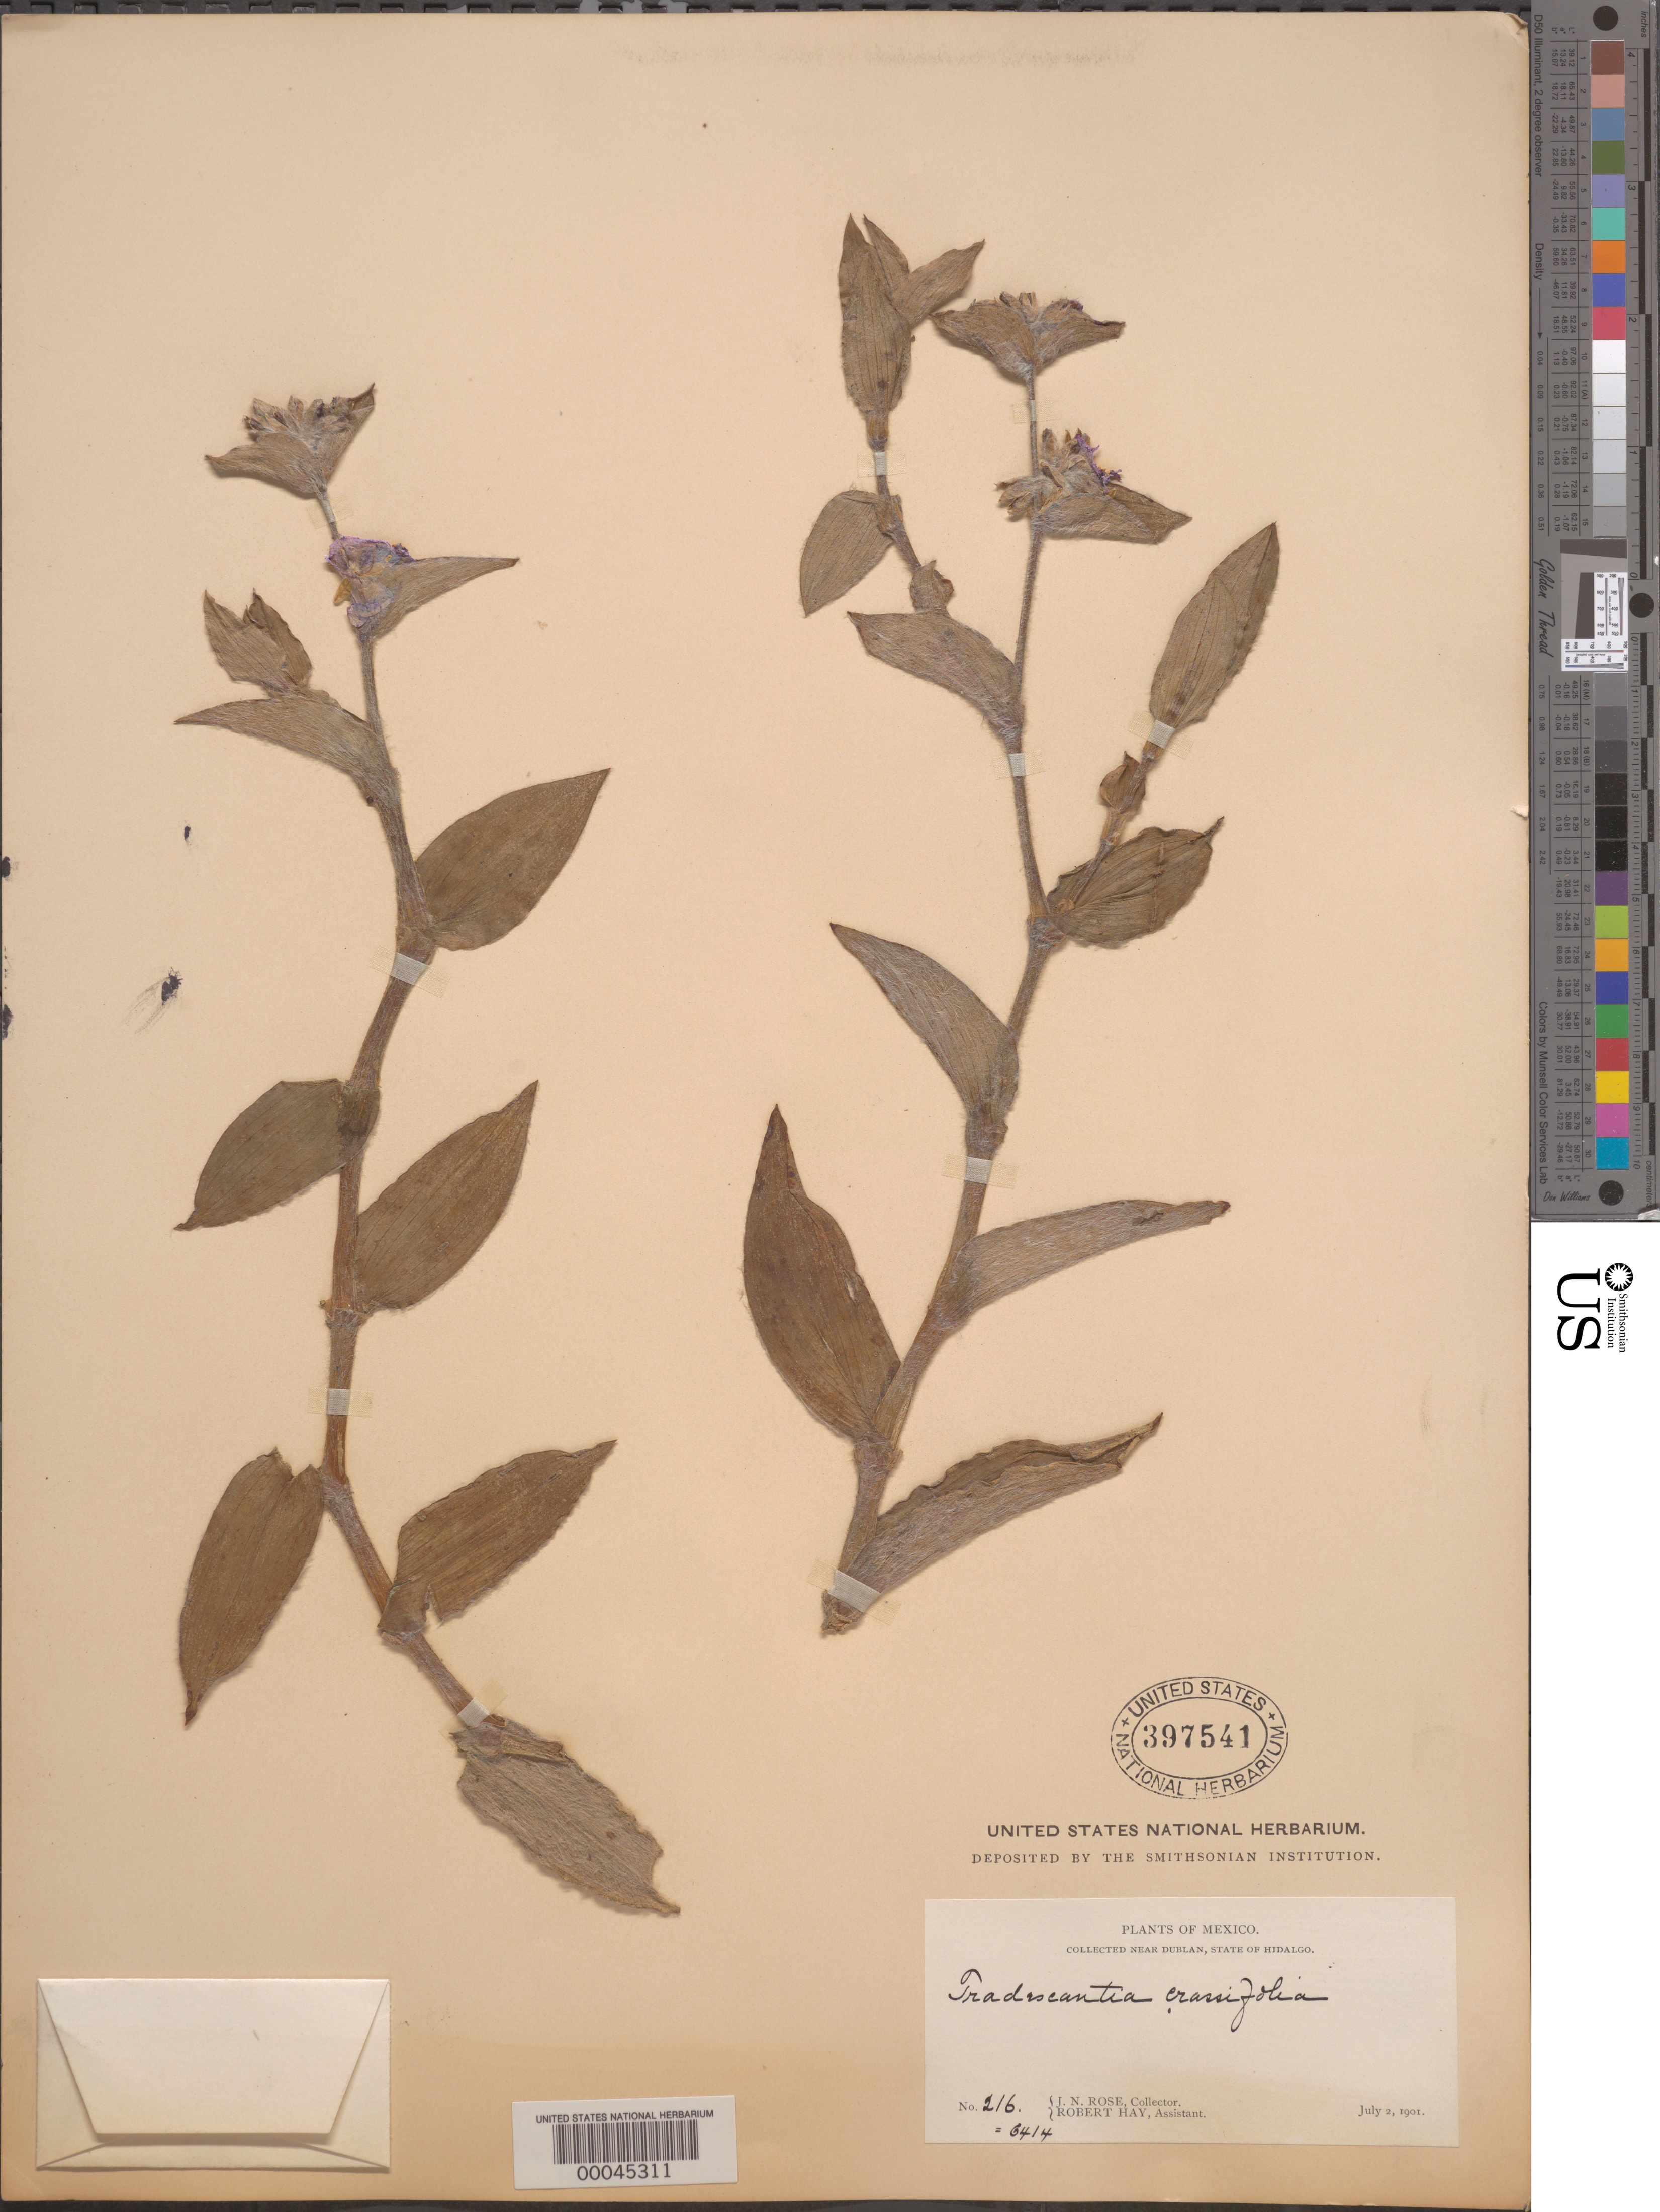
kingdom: Plantae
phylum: Tracheophyta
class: Liliopsida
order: Commelinales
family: Commelinaceae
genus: Tradescantia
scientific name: Tradescantia crassifolia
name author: Cav.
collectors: J. N. Rose & R. H. Hay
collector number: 216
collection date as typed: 02 Jul 1901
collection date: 1901-07-02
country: Mexico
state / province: Hidalgo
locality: Near Dublan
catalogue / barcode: US 397541